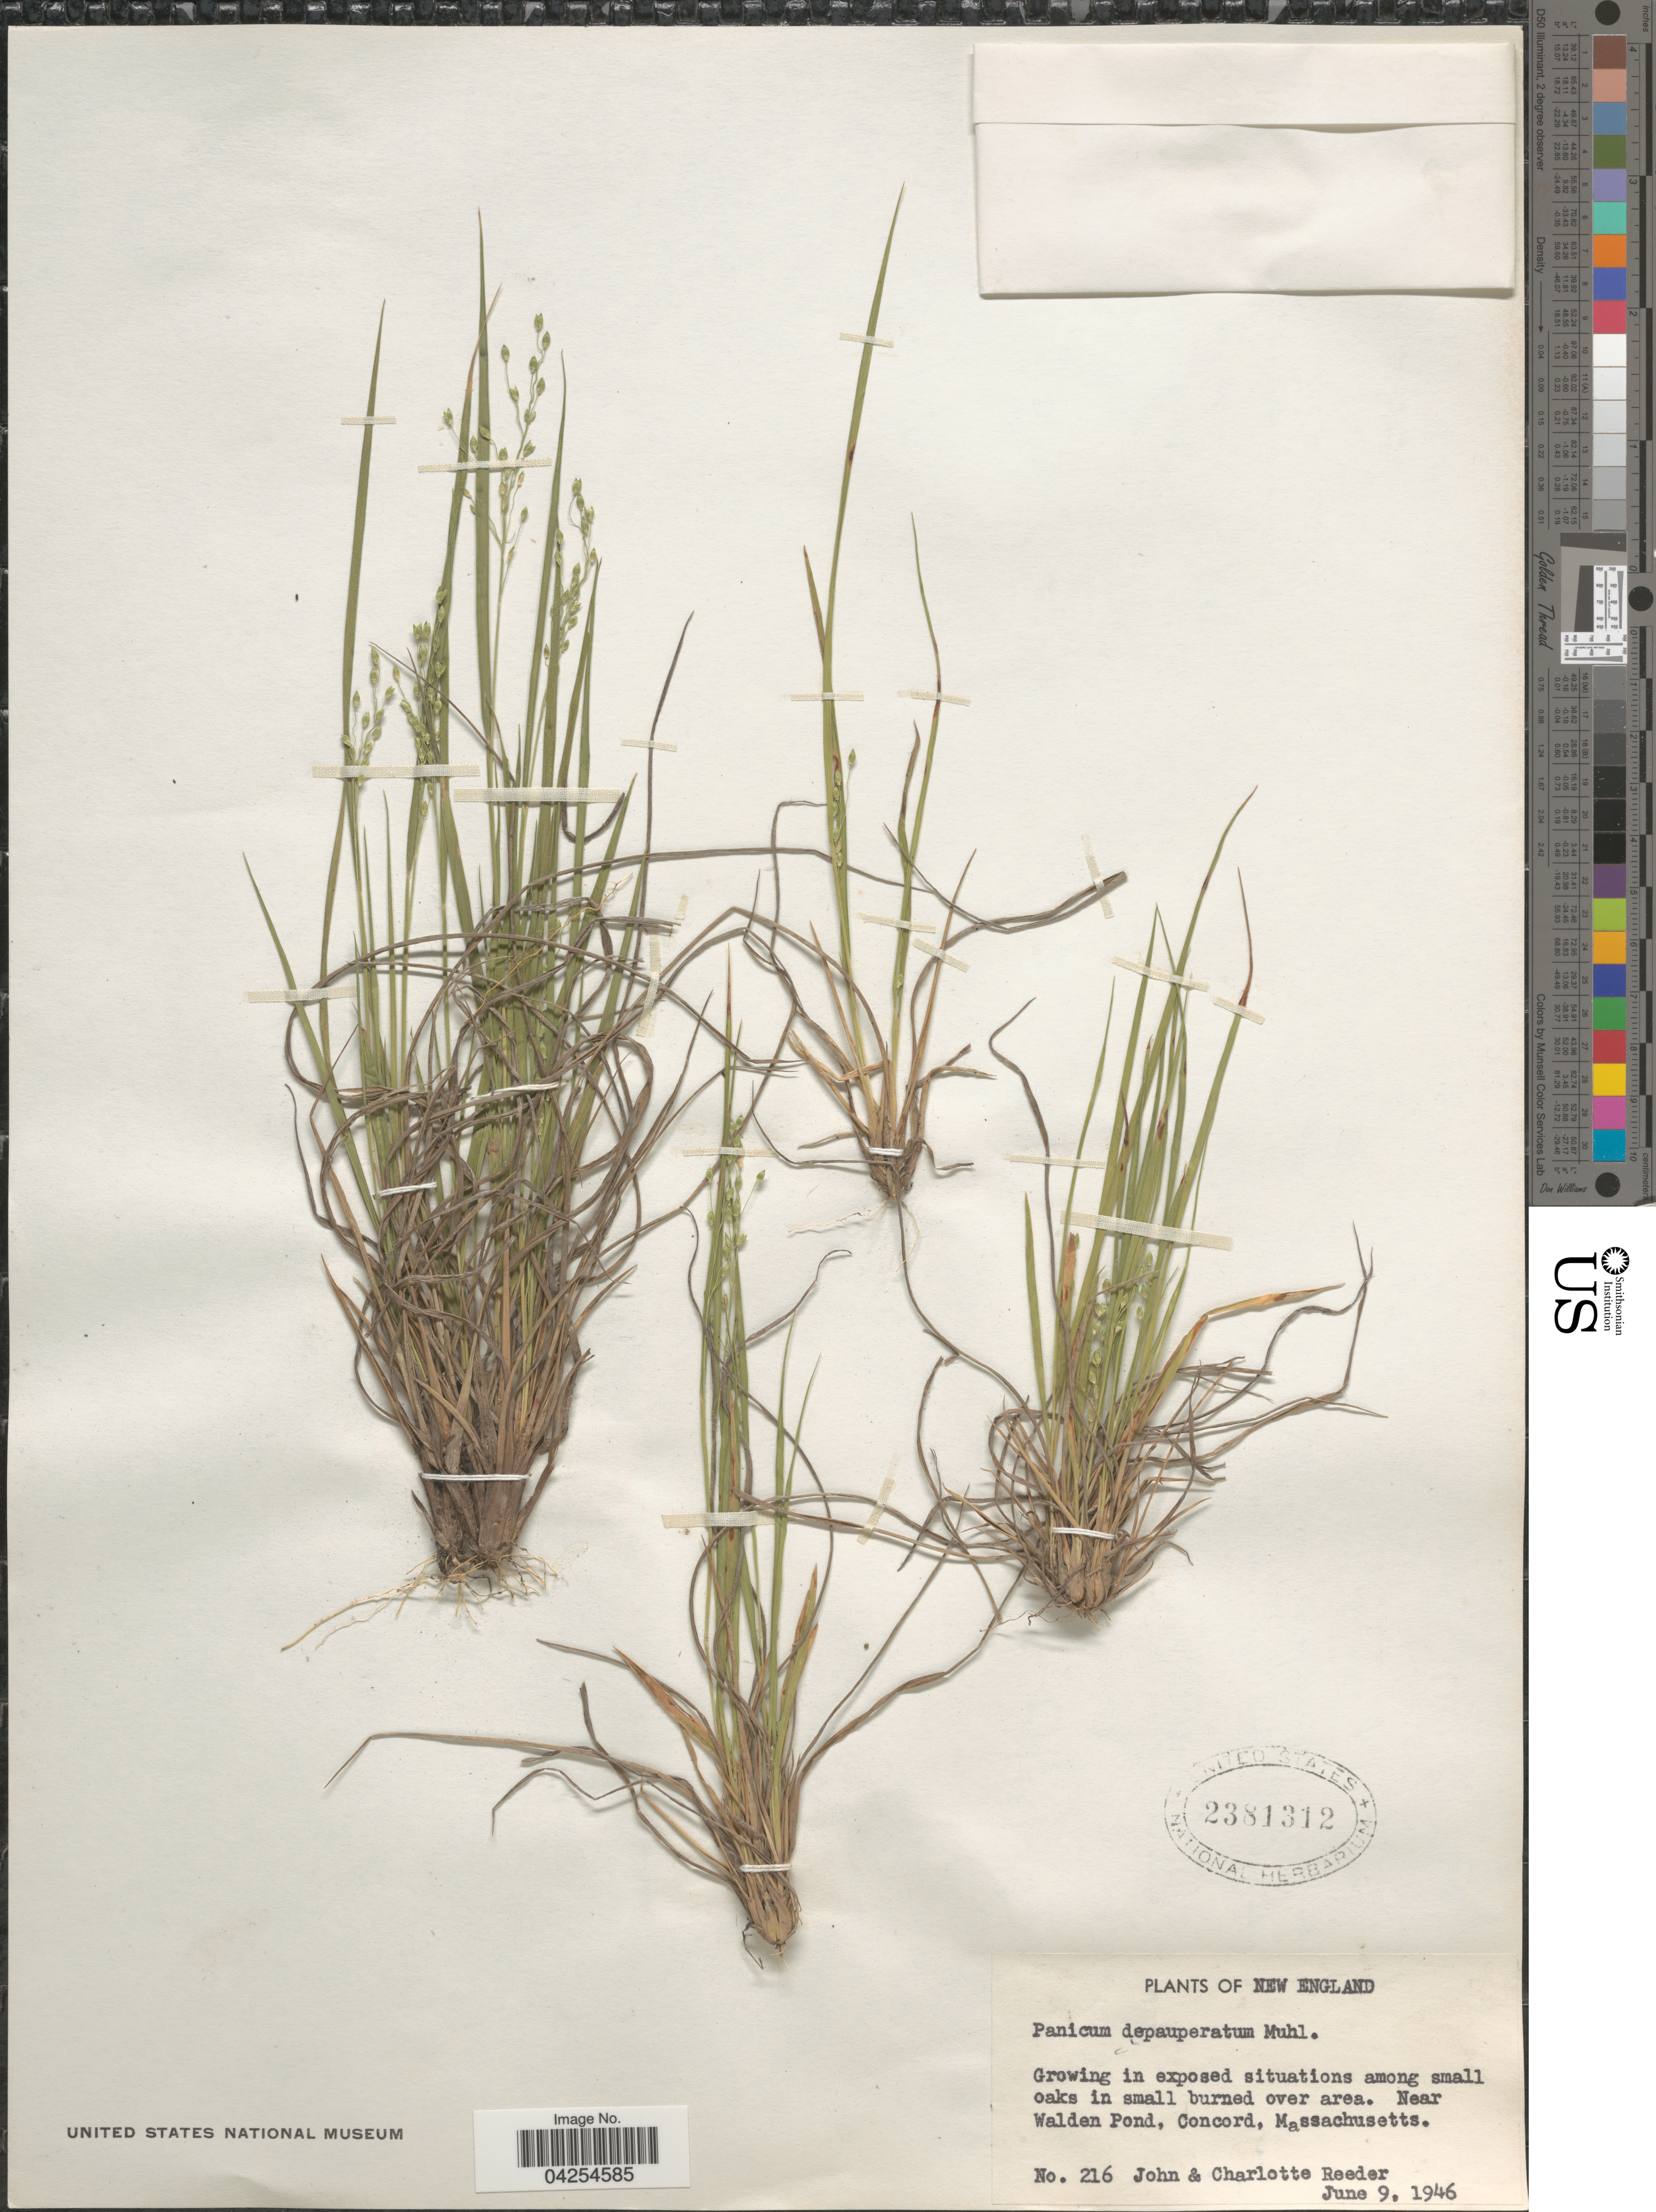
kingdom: Plantae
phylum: Tracheophyta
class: Liliopsida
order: Poales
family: Poaceae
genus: Dichanthelium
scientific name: Dichanthelium depauperatum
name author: (Muhl.) Gould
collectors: J. R. Reeder & C. G. Reeder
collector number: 216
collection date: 1946-06-09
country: United States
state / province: Massachusetts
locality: New England. Near Walden Pond, Concord.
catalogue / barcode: US 2381312